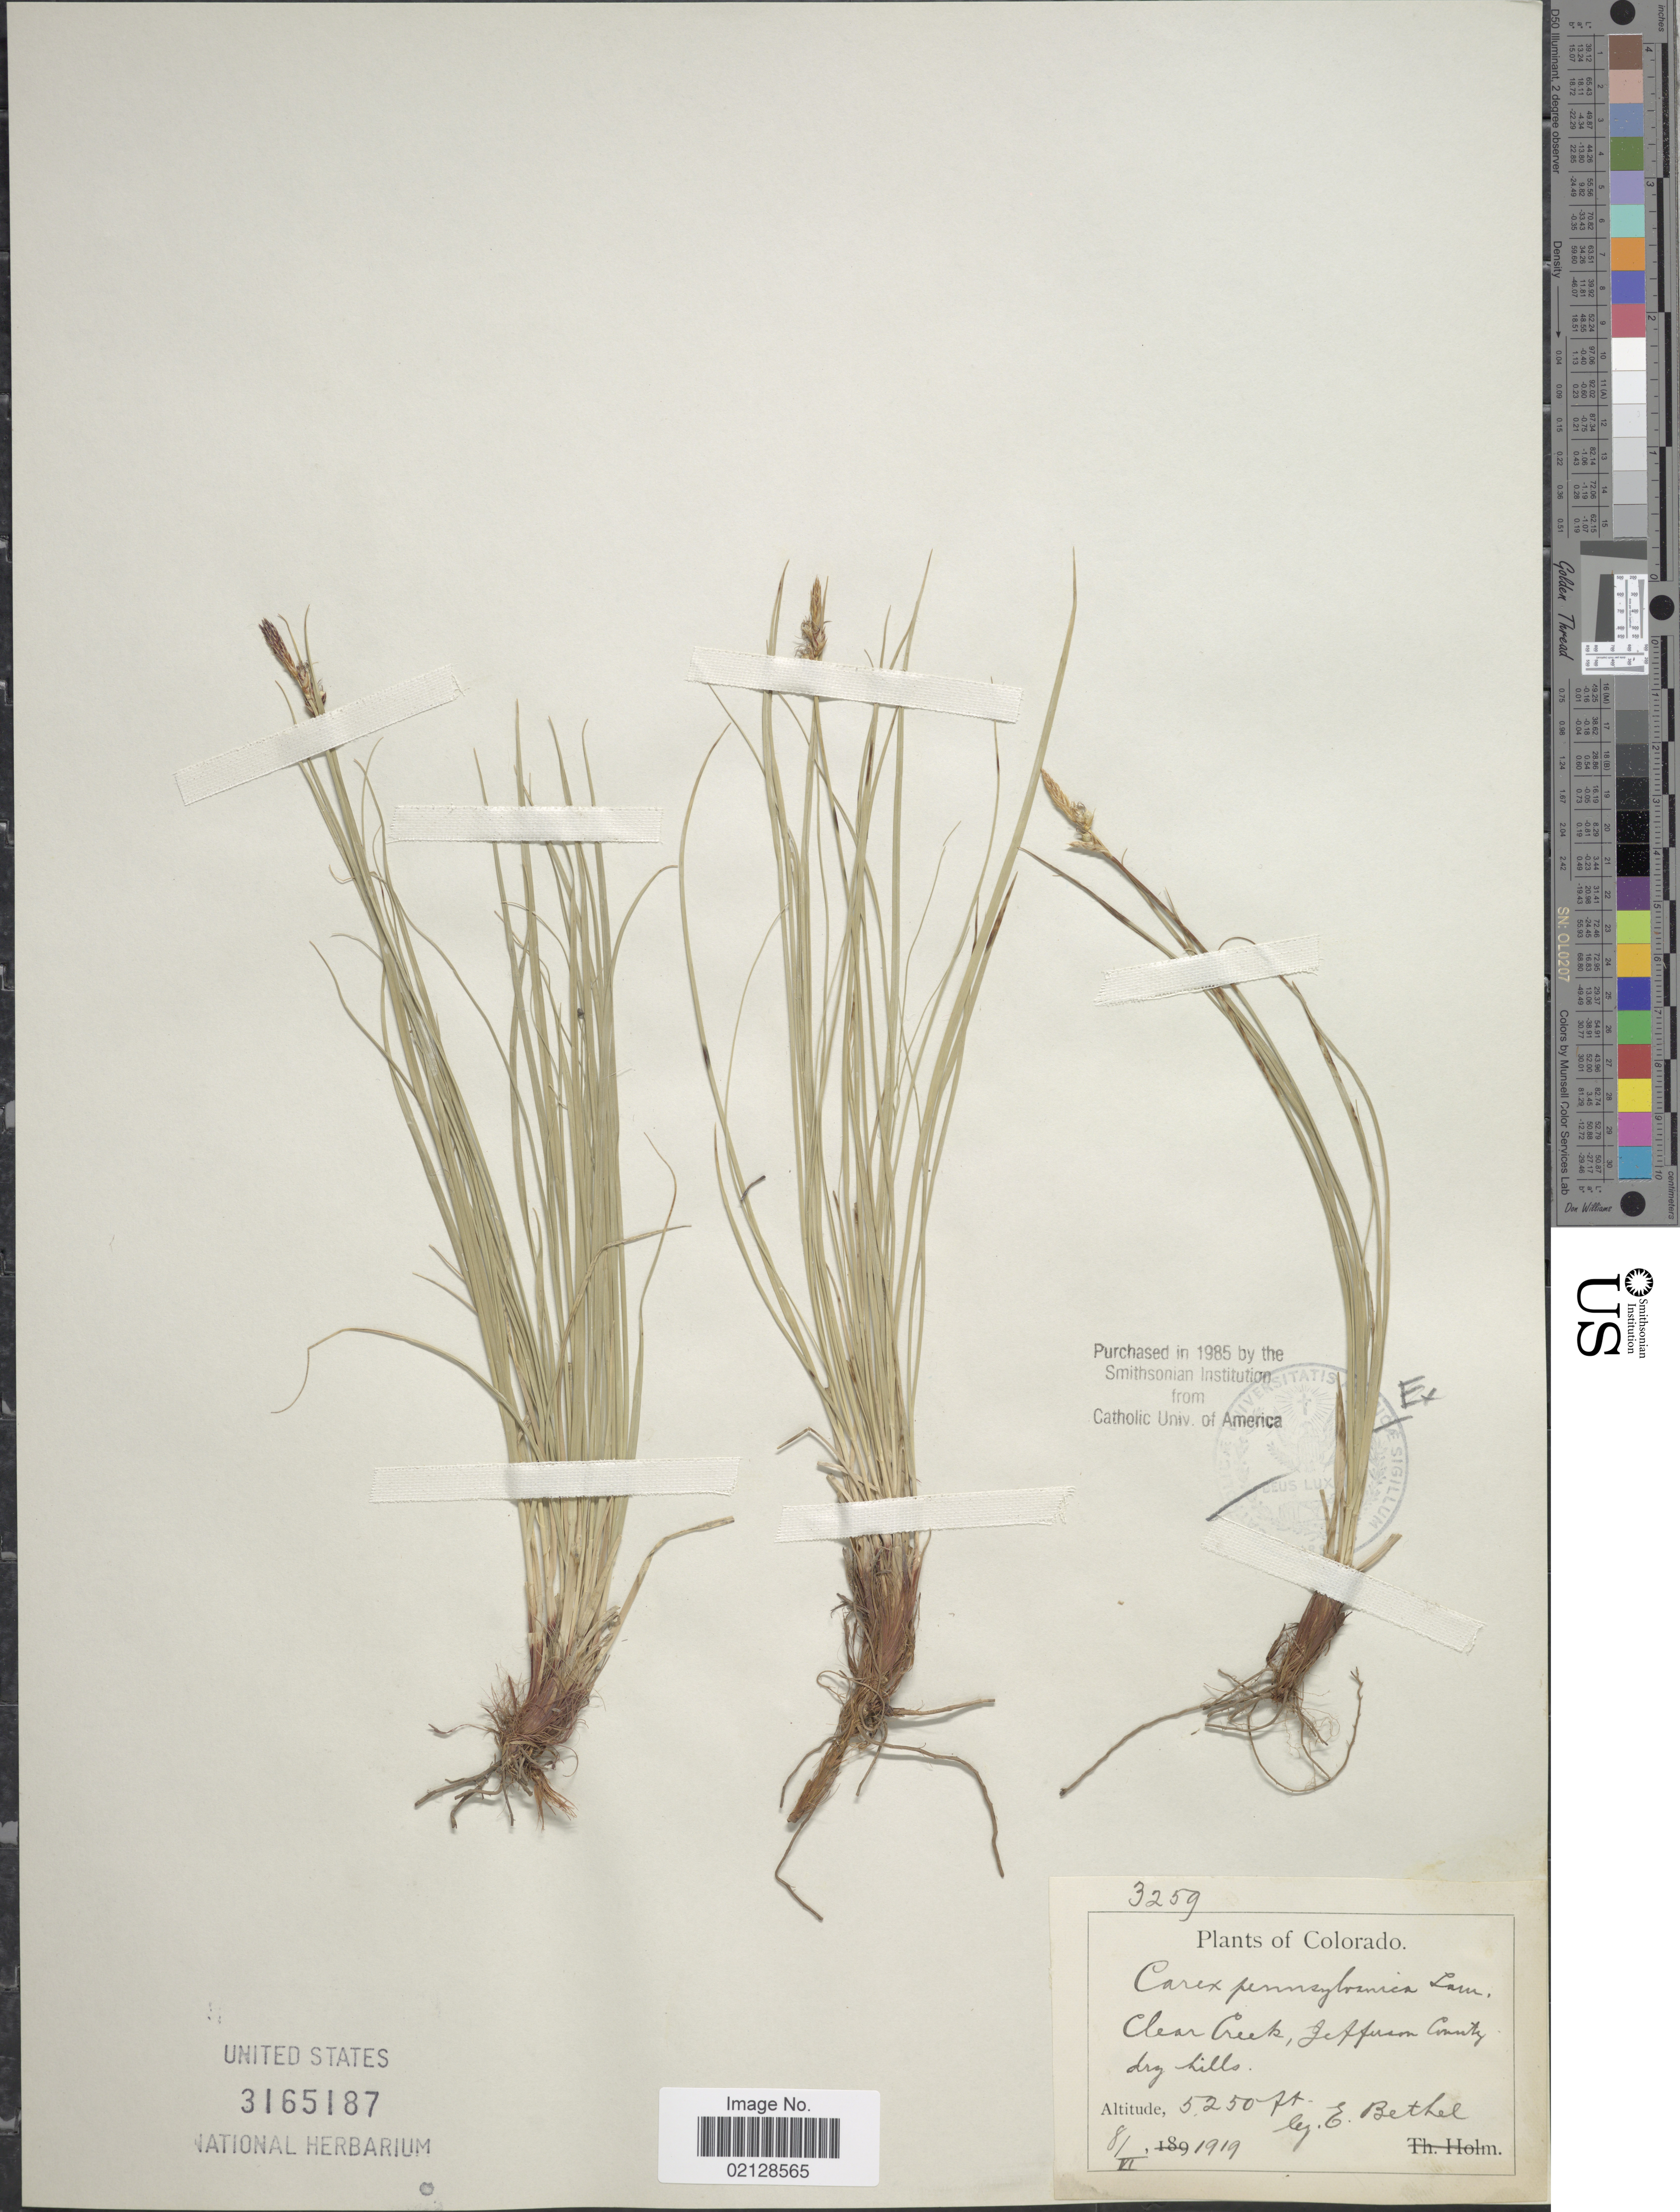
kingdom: Plantae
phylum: Tracheophyta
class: Liliopsida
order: Poales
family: Cyperaceae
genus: Carex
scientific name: Carex pensylvanica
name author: Lam.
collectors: E. Bethel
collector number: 3259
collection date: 1919-06-08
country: United States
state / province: Colorado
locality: Clear Creek, Jefferson County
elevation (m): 1600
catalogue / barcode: US 3165187